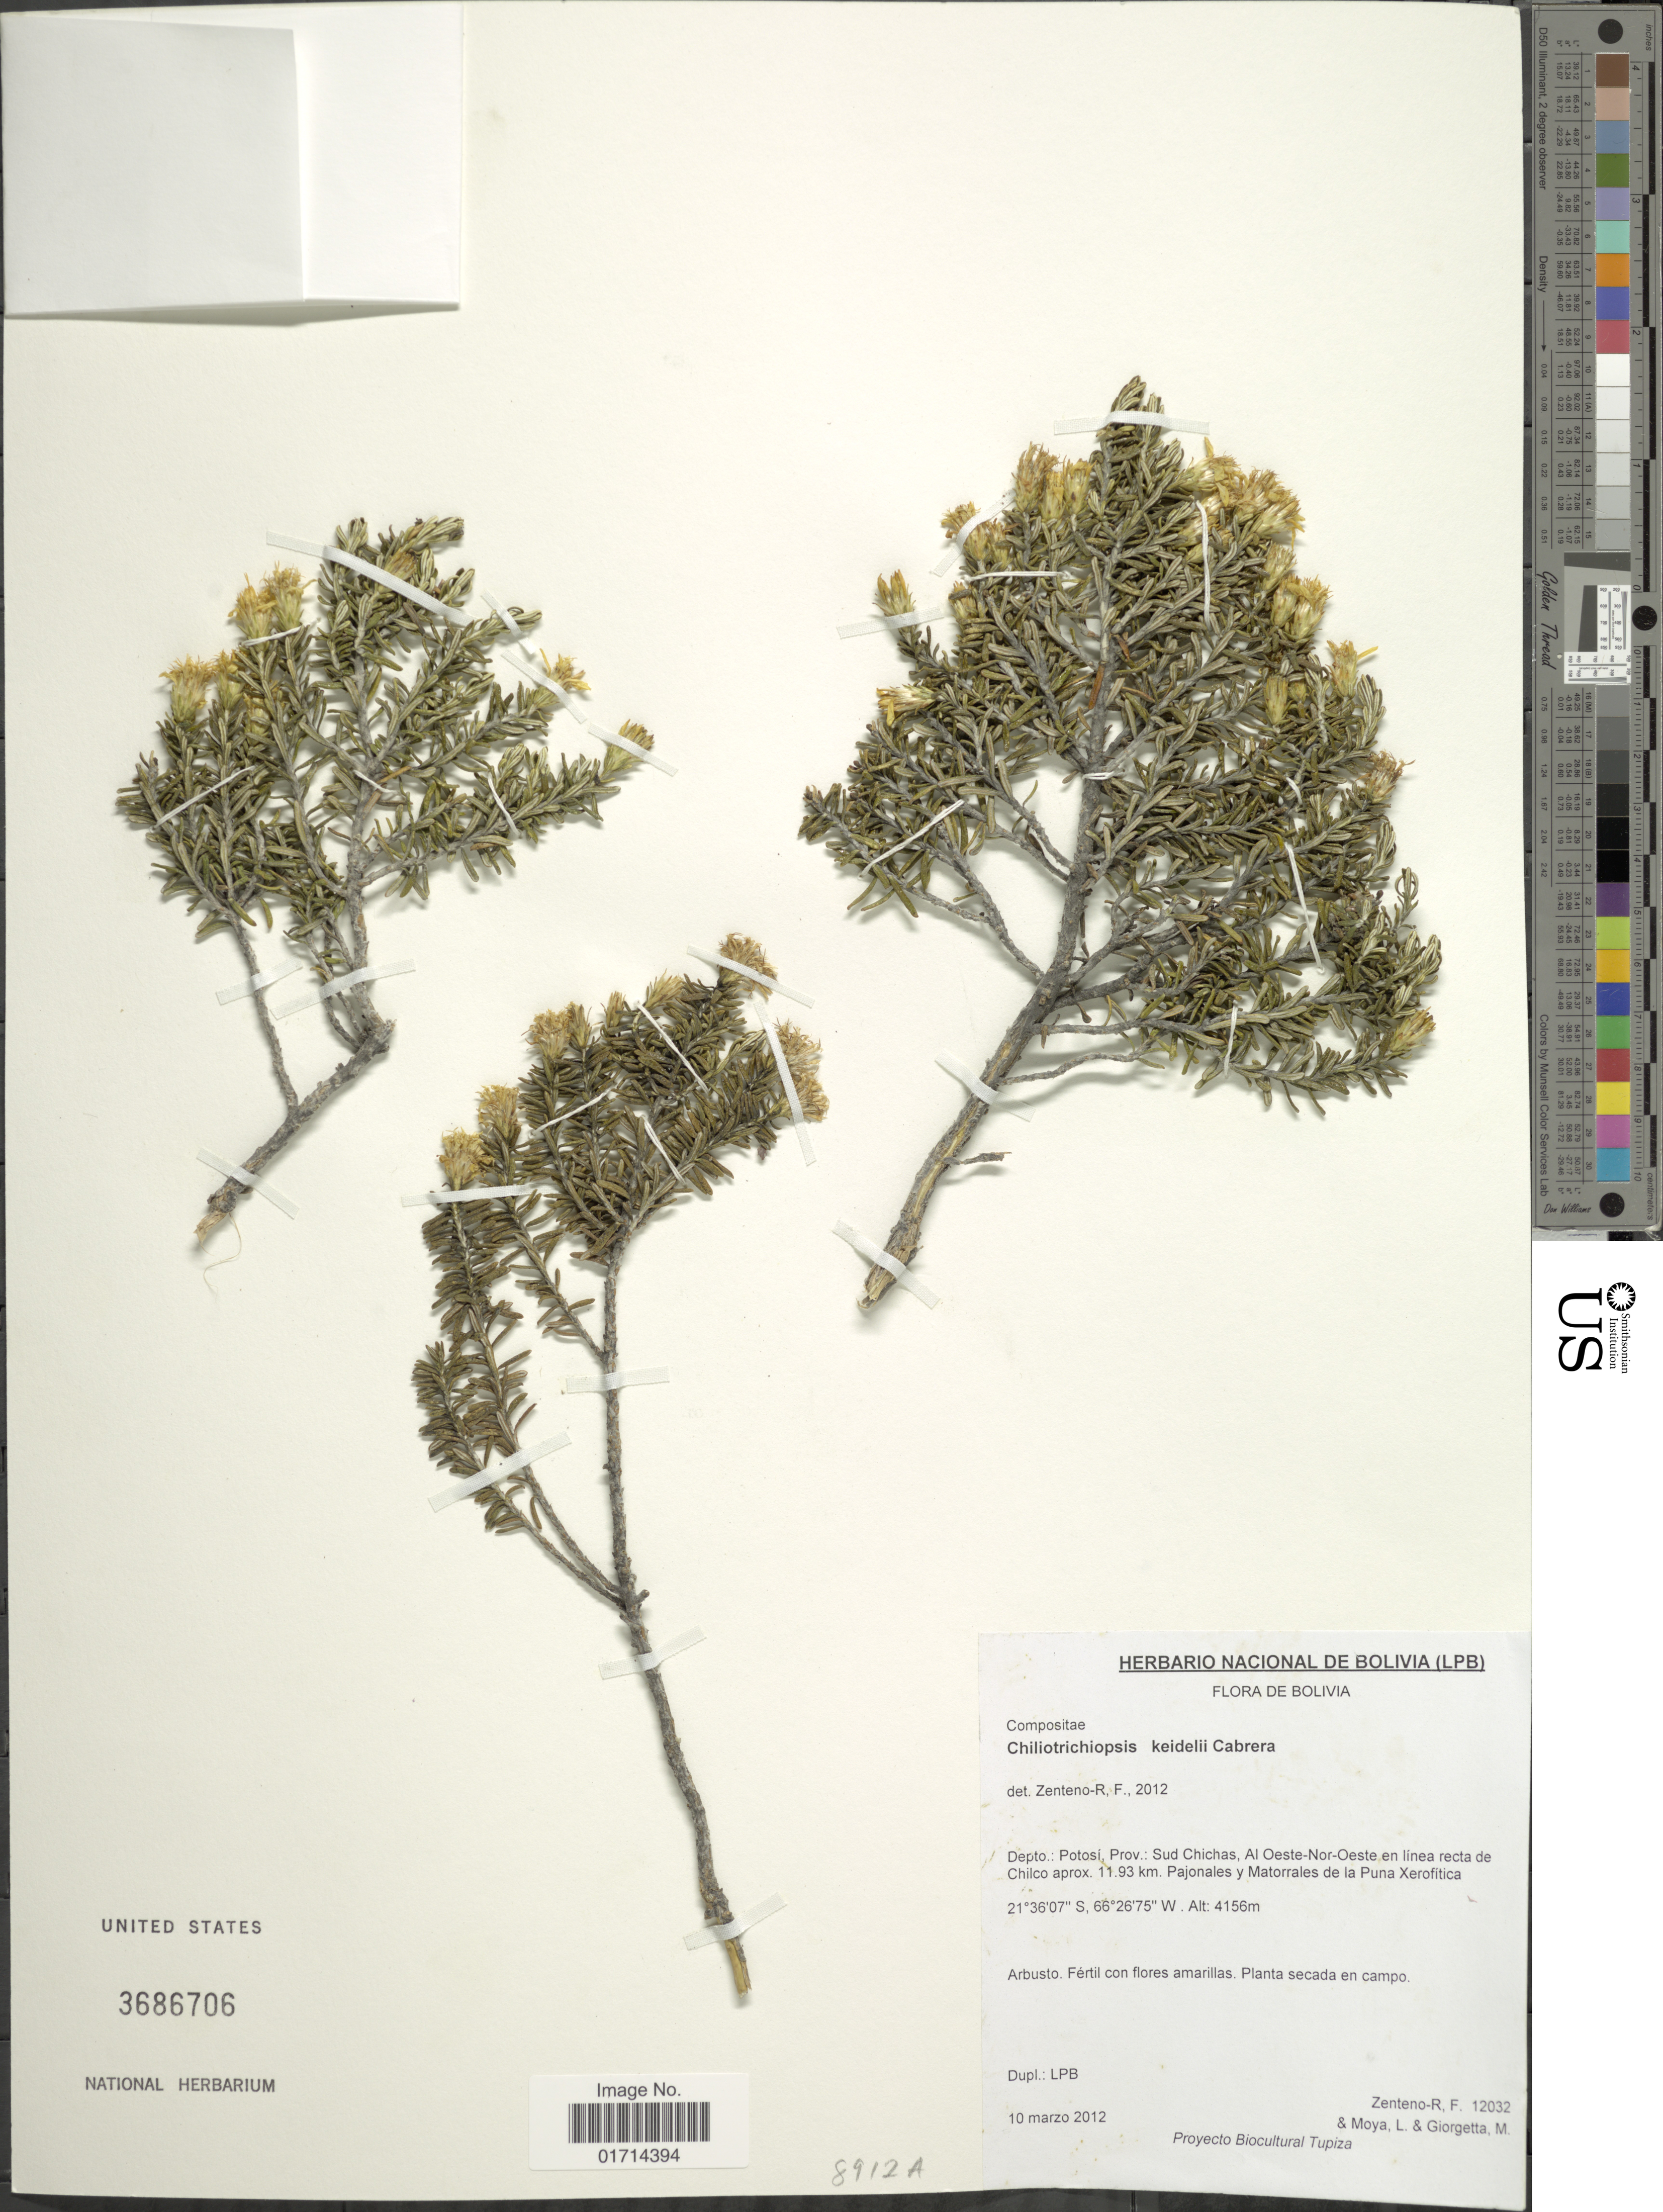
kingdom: Plantae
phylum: Tracheophyta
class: Magnoliopsida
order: Asterales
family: Asteraceae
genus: Chiliotrichiopsis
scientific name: Chiliotrichiopsis keideli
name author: Cabrera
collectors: F. Zenteno, L. Moya & M. Giorgetta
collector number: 12032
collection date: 2012-03-10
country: Bolivia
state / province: Potosi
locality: Prov.: Sud Chichas, Al Oeste-Nor-Oeste en linea recta de Chilco aprox. 11.93 km., Pajonales y Matorrales de la Puna Xerofitica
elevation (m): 4156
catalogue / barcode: US 3686706